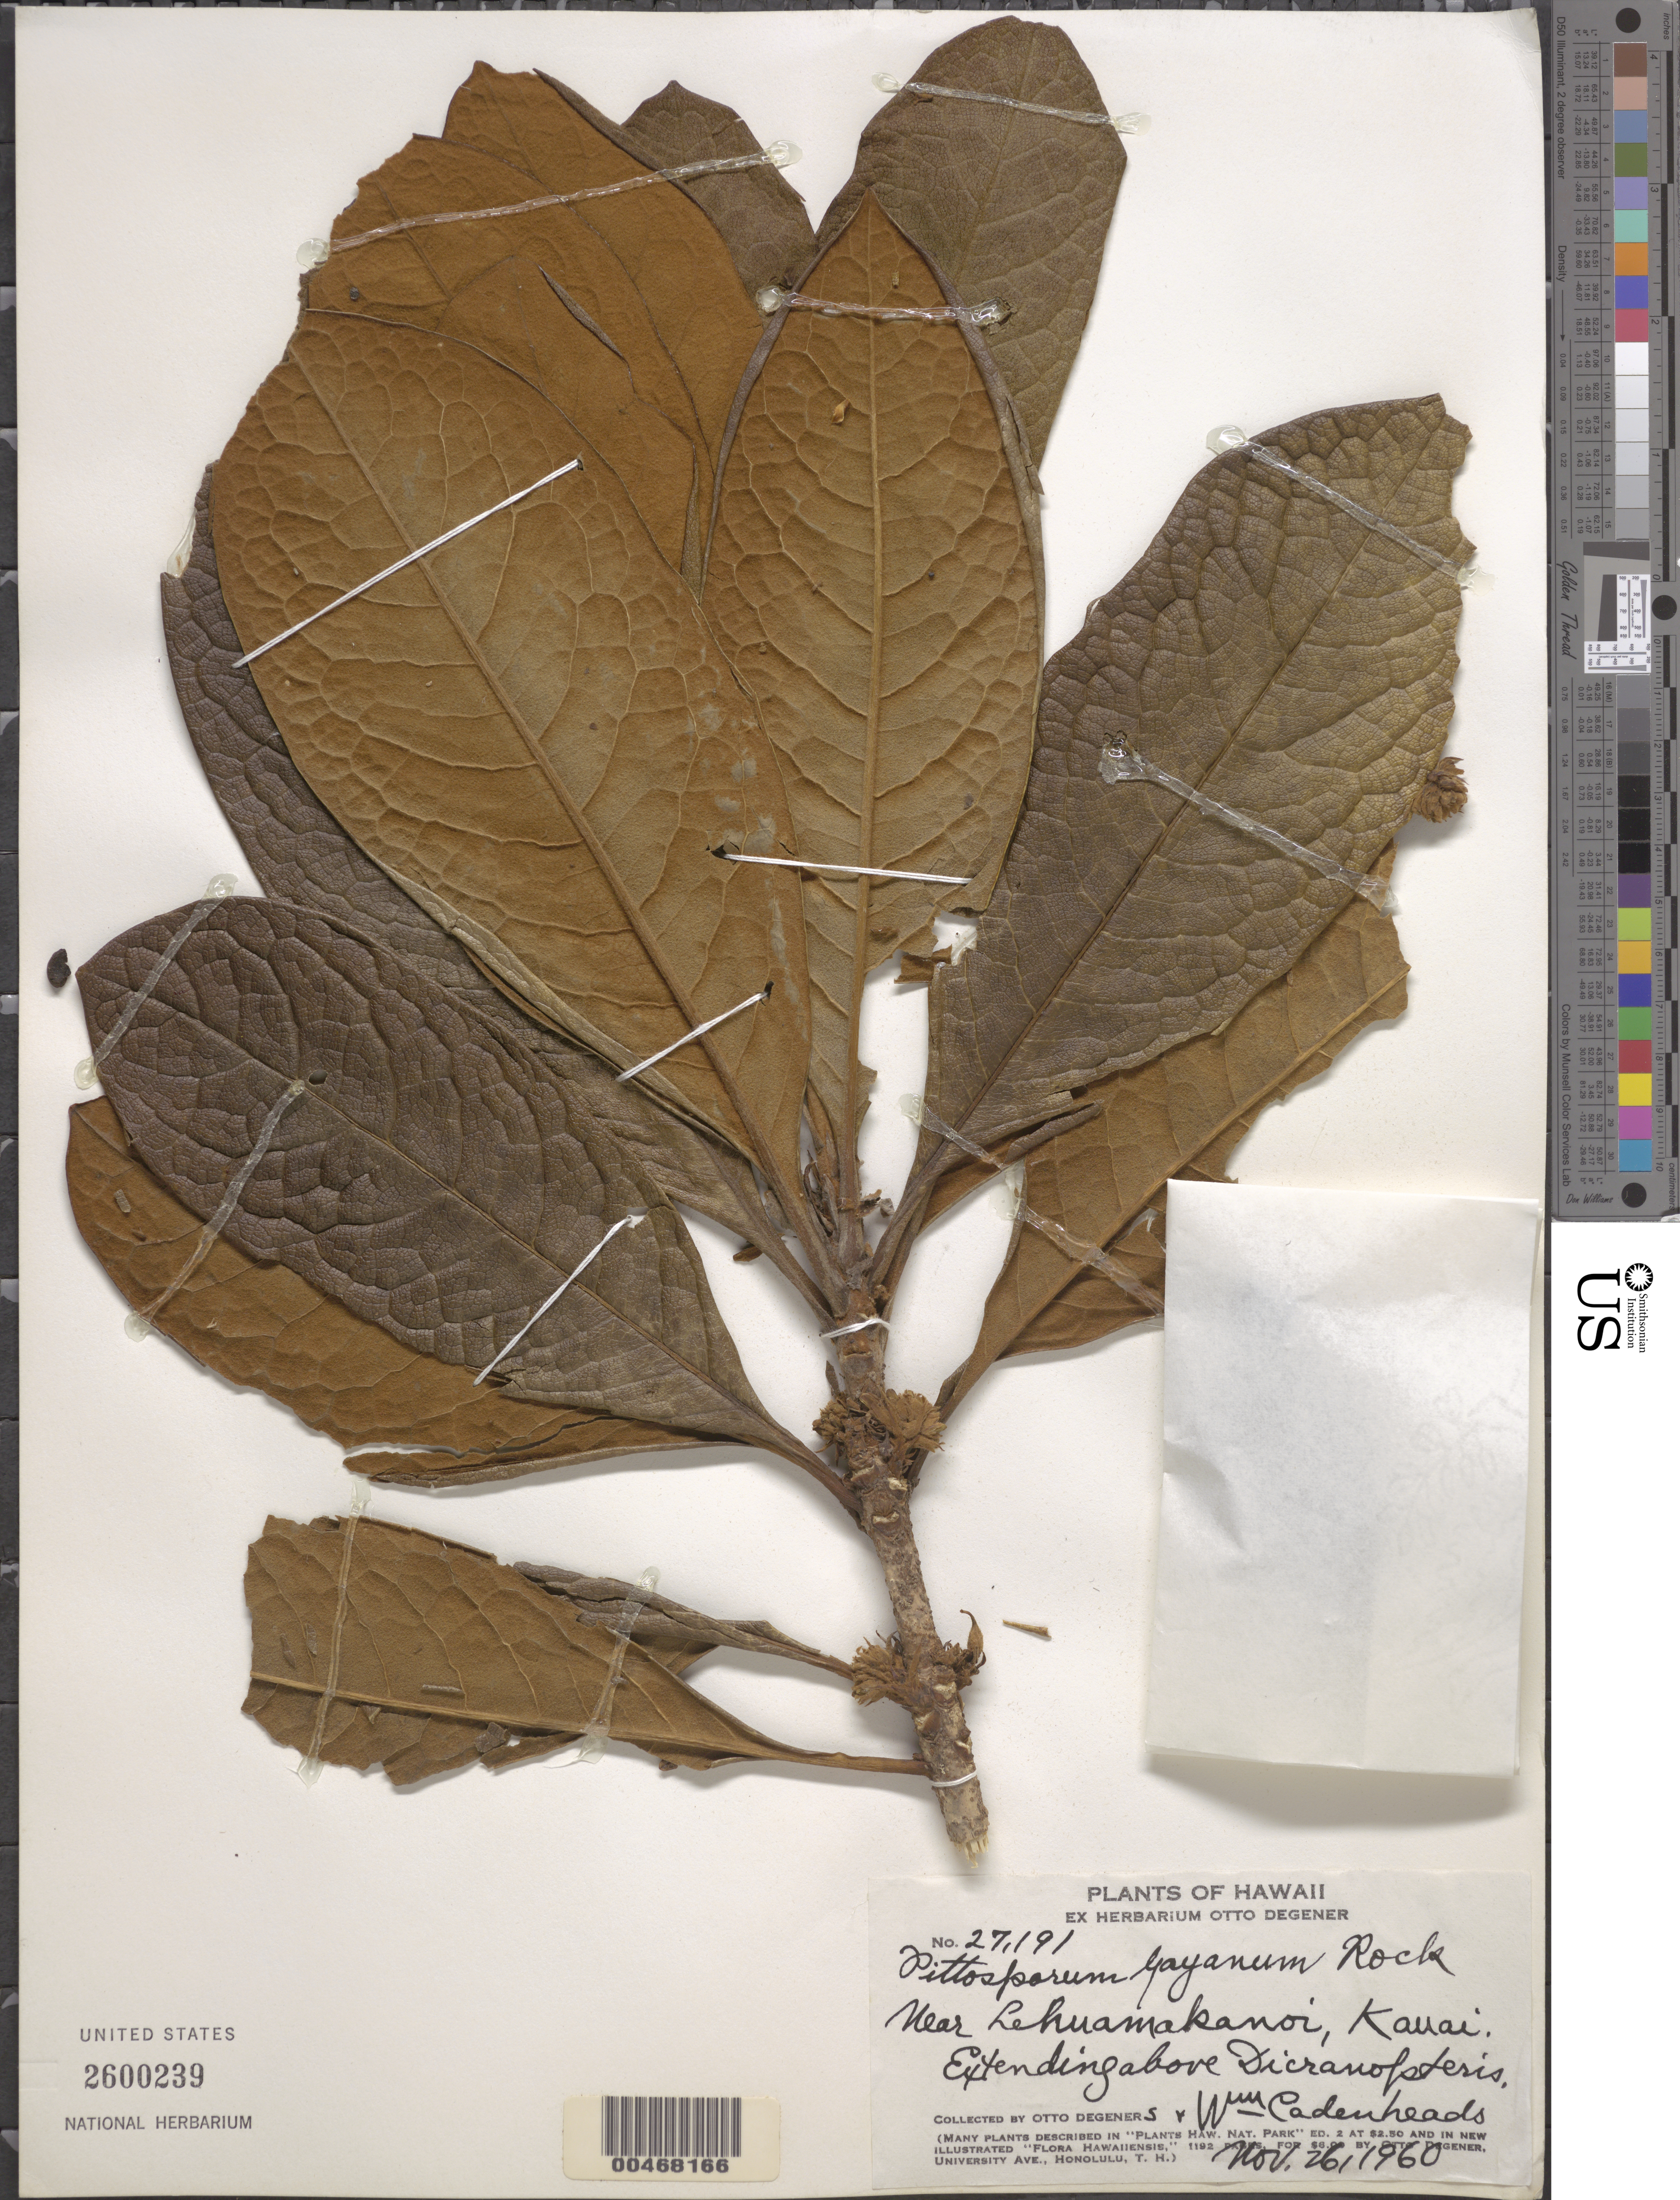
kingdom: Plantae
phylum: Tracheophyta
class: Magnoliopsida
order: Apiales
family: Pittosporaceae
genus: Pittosporum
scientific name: Pittosporum gayanum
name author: Rock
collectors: O. Degener, O. Degener & W. Cadenheads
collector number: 27191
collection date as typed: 26 Nov 1960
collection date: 1960-11-26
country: United States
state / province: Hawaii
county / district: Kauai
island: Kaua'i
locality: Near Lehuamakanoi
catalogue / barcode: US 2600239